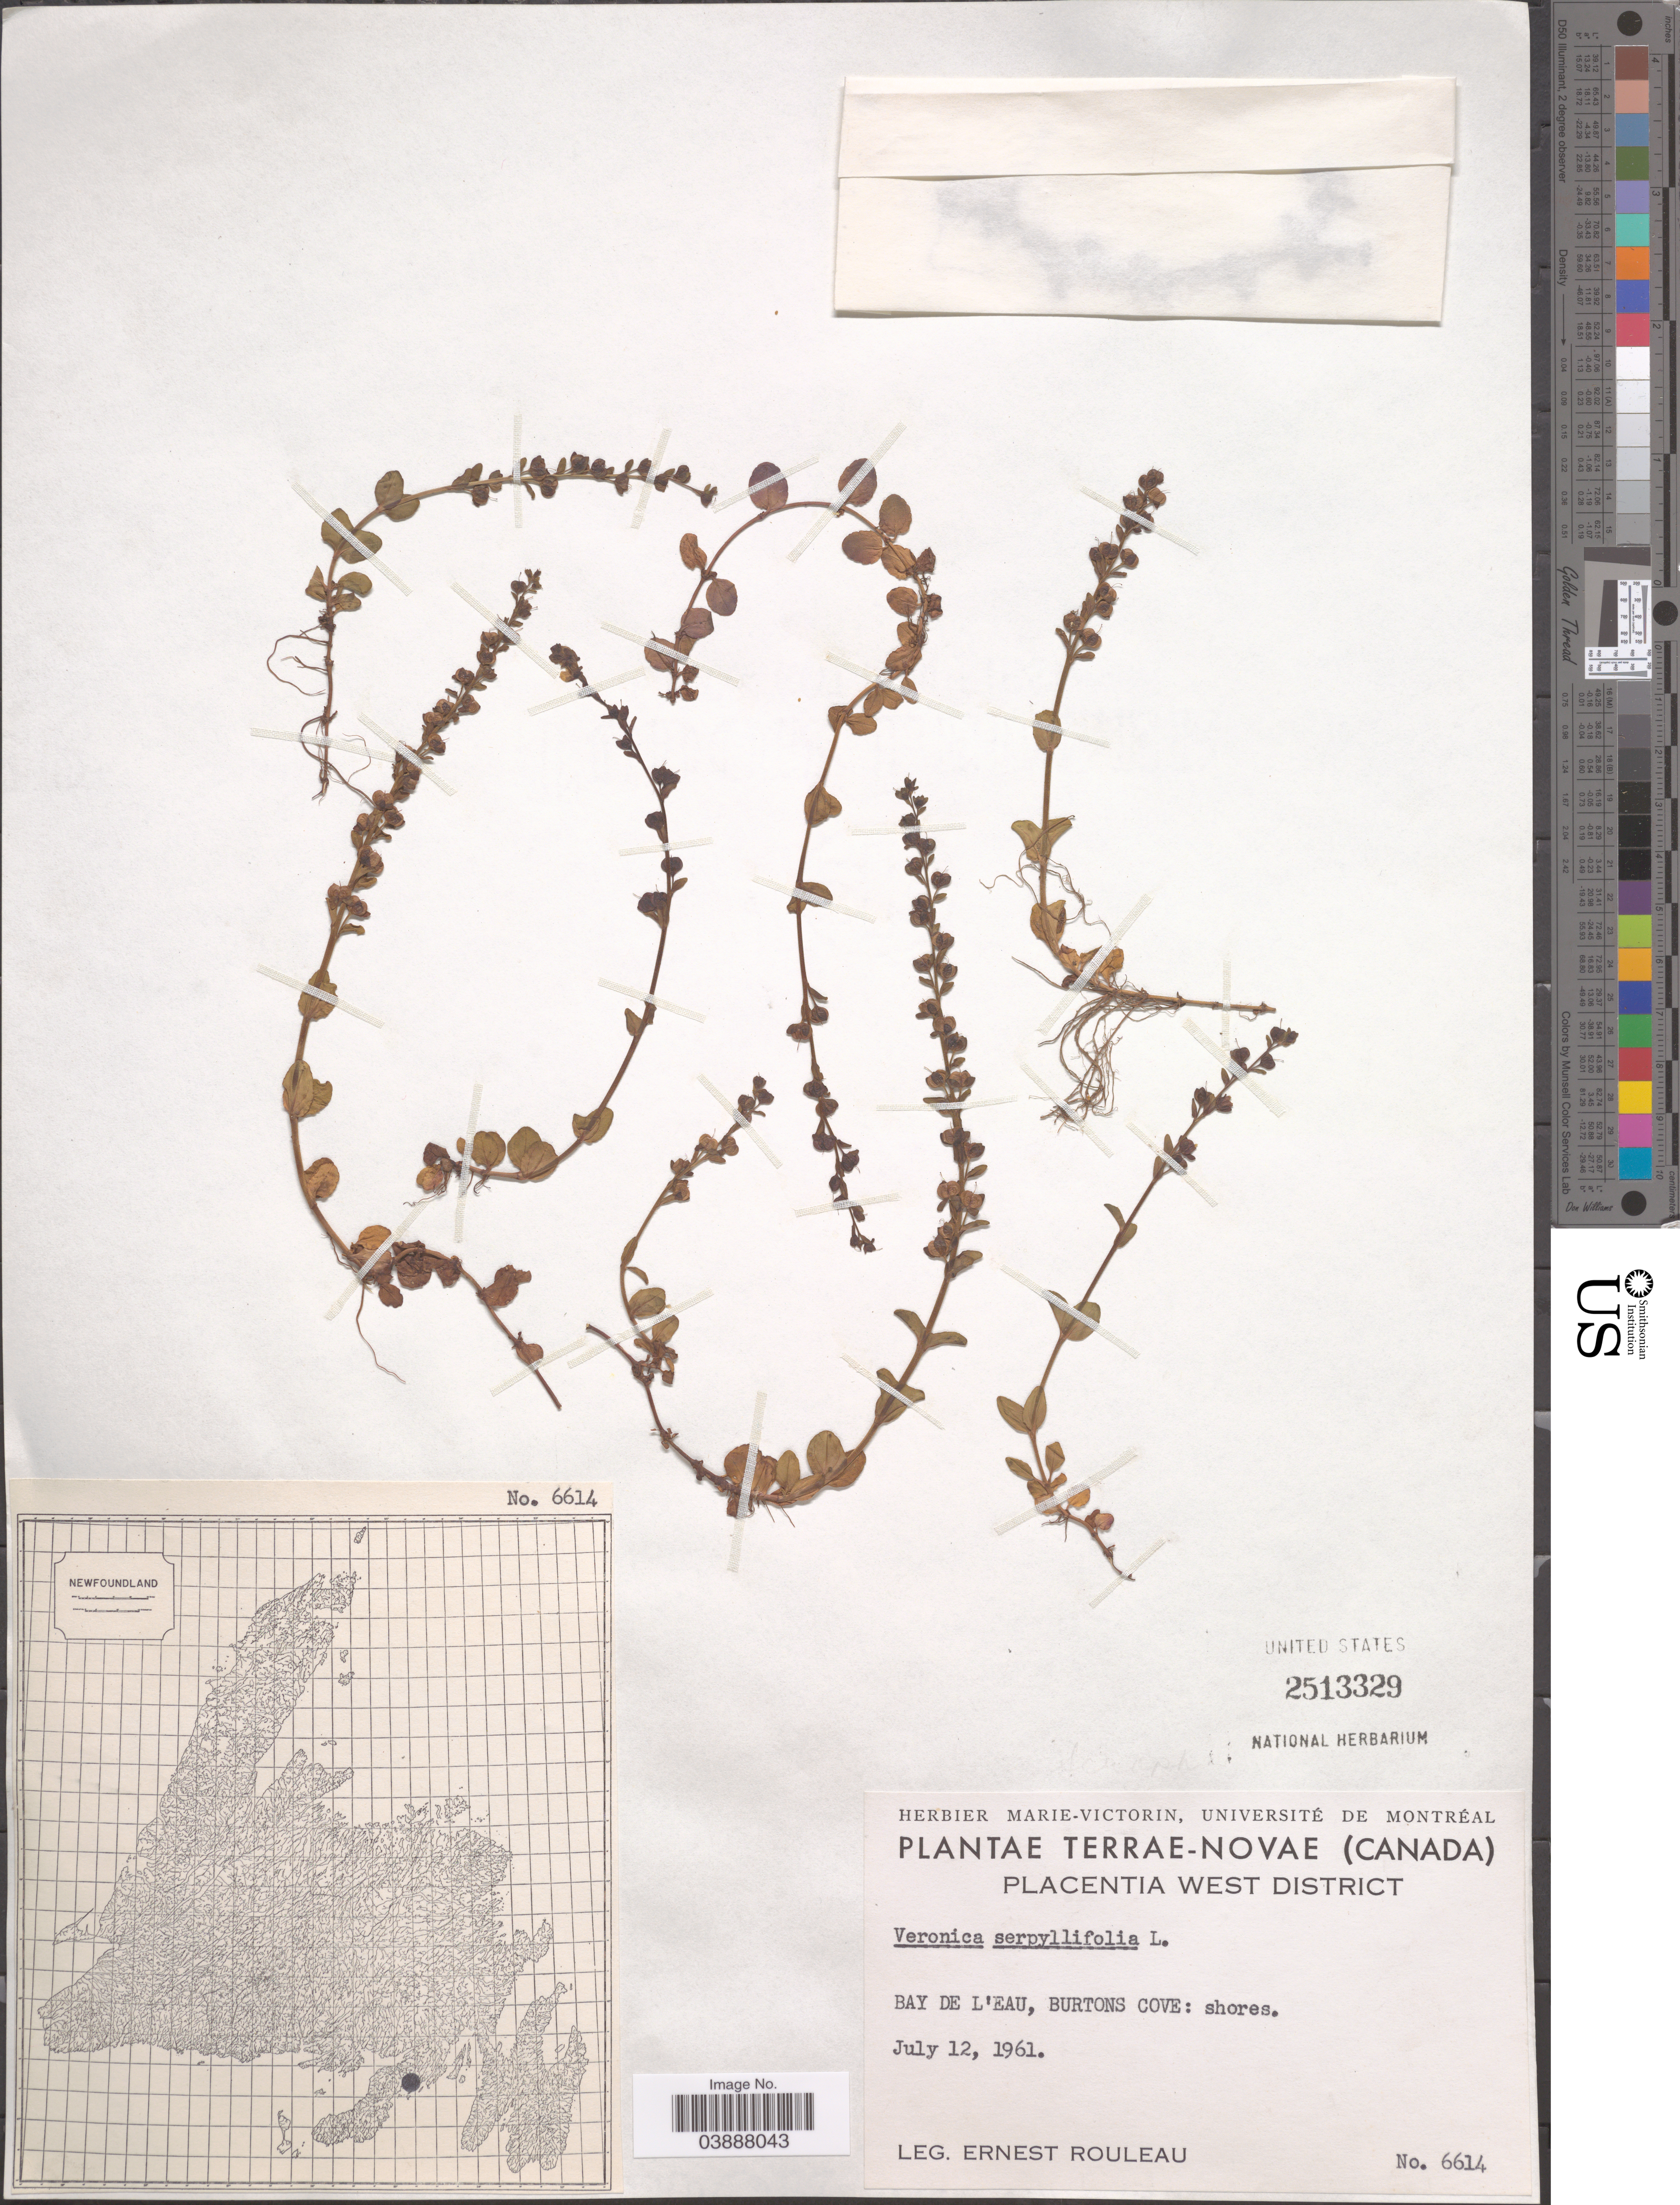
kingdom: Plantae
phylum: Tracheophyta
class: Magnoliopsida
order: Lamiales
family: Plantaginaceae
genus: Veronica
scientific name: Veronica serpyllifolia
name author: L.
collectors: J. Rouleau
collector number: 6614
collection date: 1961-07-12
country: Canada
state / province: Newfoundland and Labrador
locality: Terrae-Novae. Placentia West District. Bay de L'eau, Burtons Cove: shores.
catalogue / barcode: US 2513329